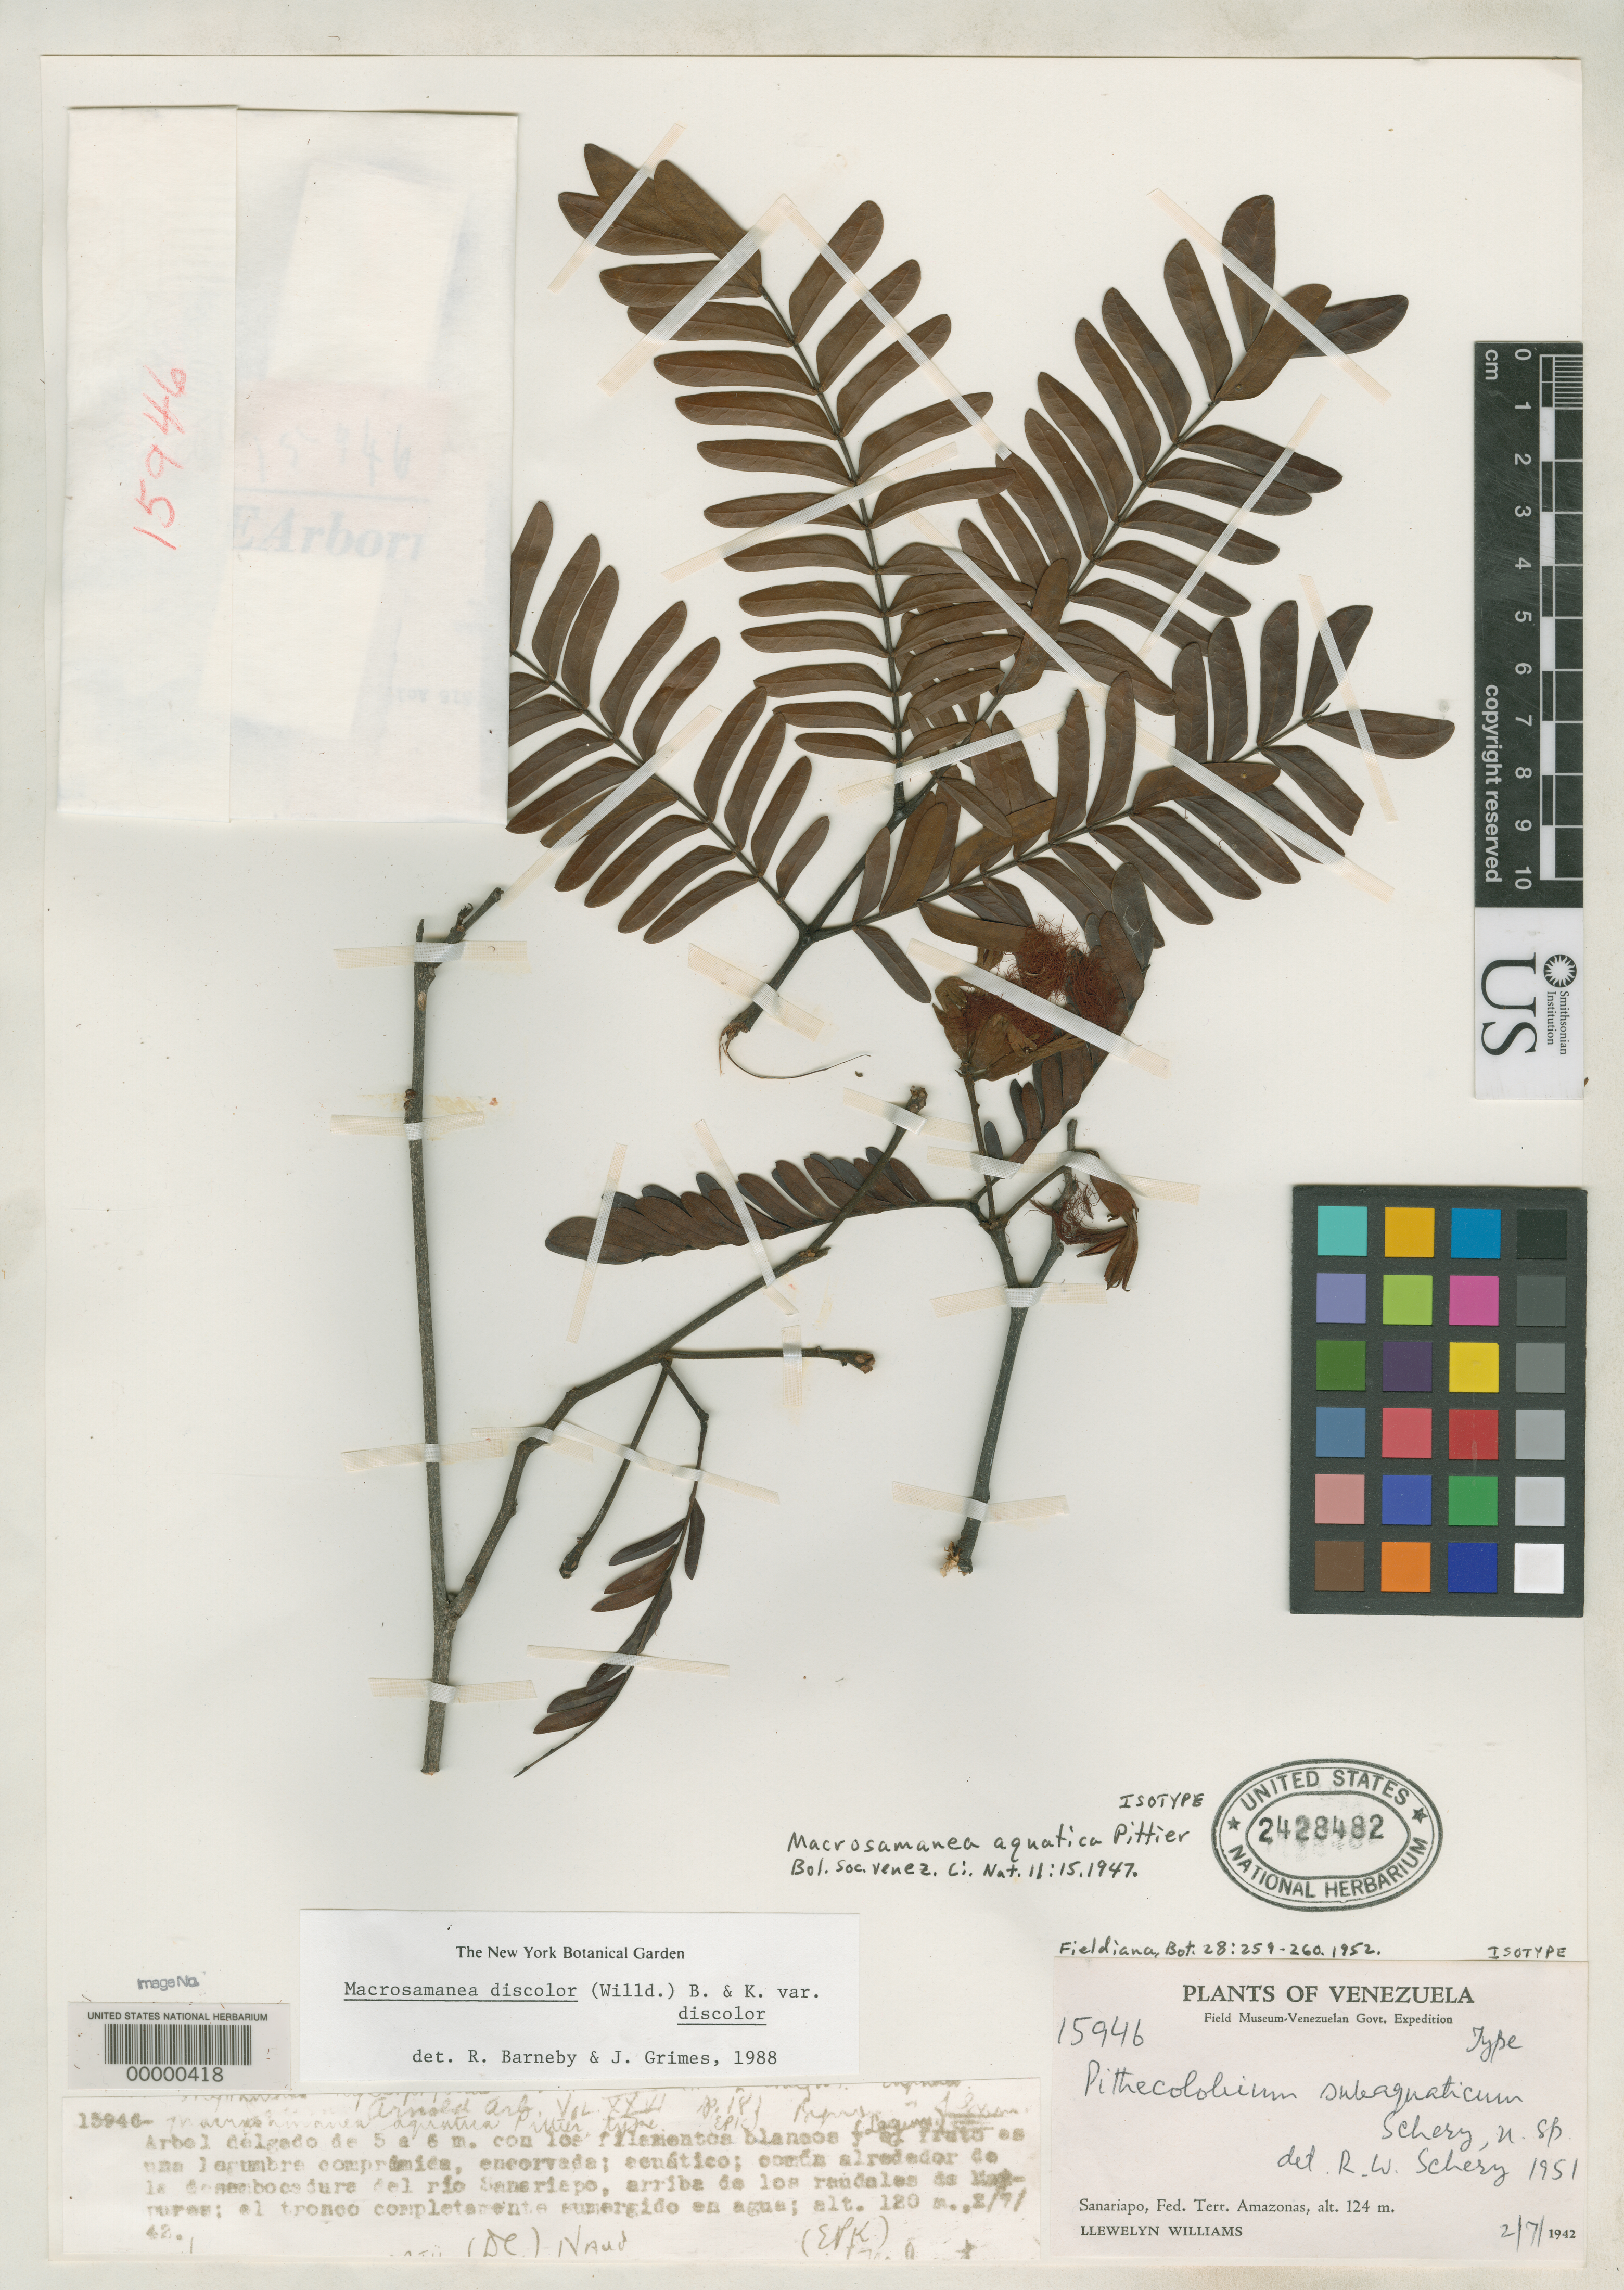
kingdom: Plantae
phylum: Tracheophyta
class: Magnoliopsida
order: Fabales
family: Fabaceae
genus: Macrosamanea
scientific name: Macrosamanea aquatica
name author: Pittier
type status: Isotype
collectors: Ll. Williams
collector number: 15946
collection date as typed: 02 Jul 1942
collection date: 1942-07-02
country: Venezuela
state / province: Amazonas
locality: Sanariapo, Fed. Terr.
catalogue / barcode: US 2428482